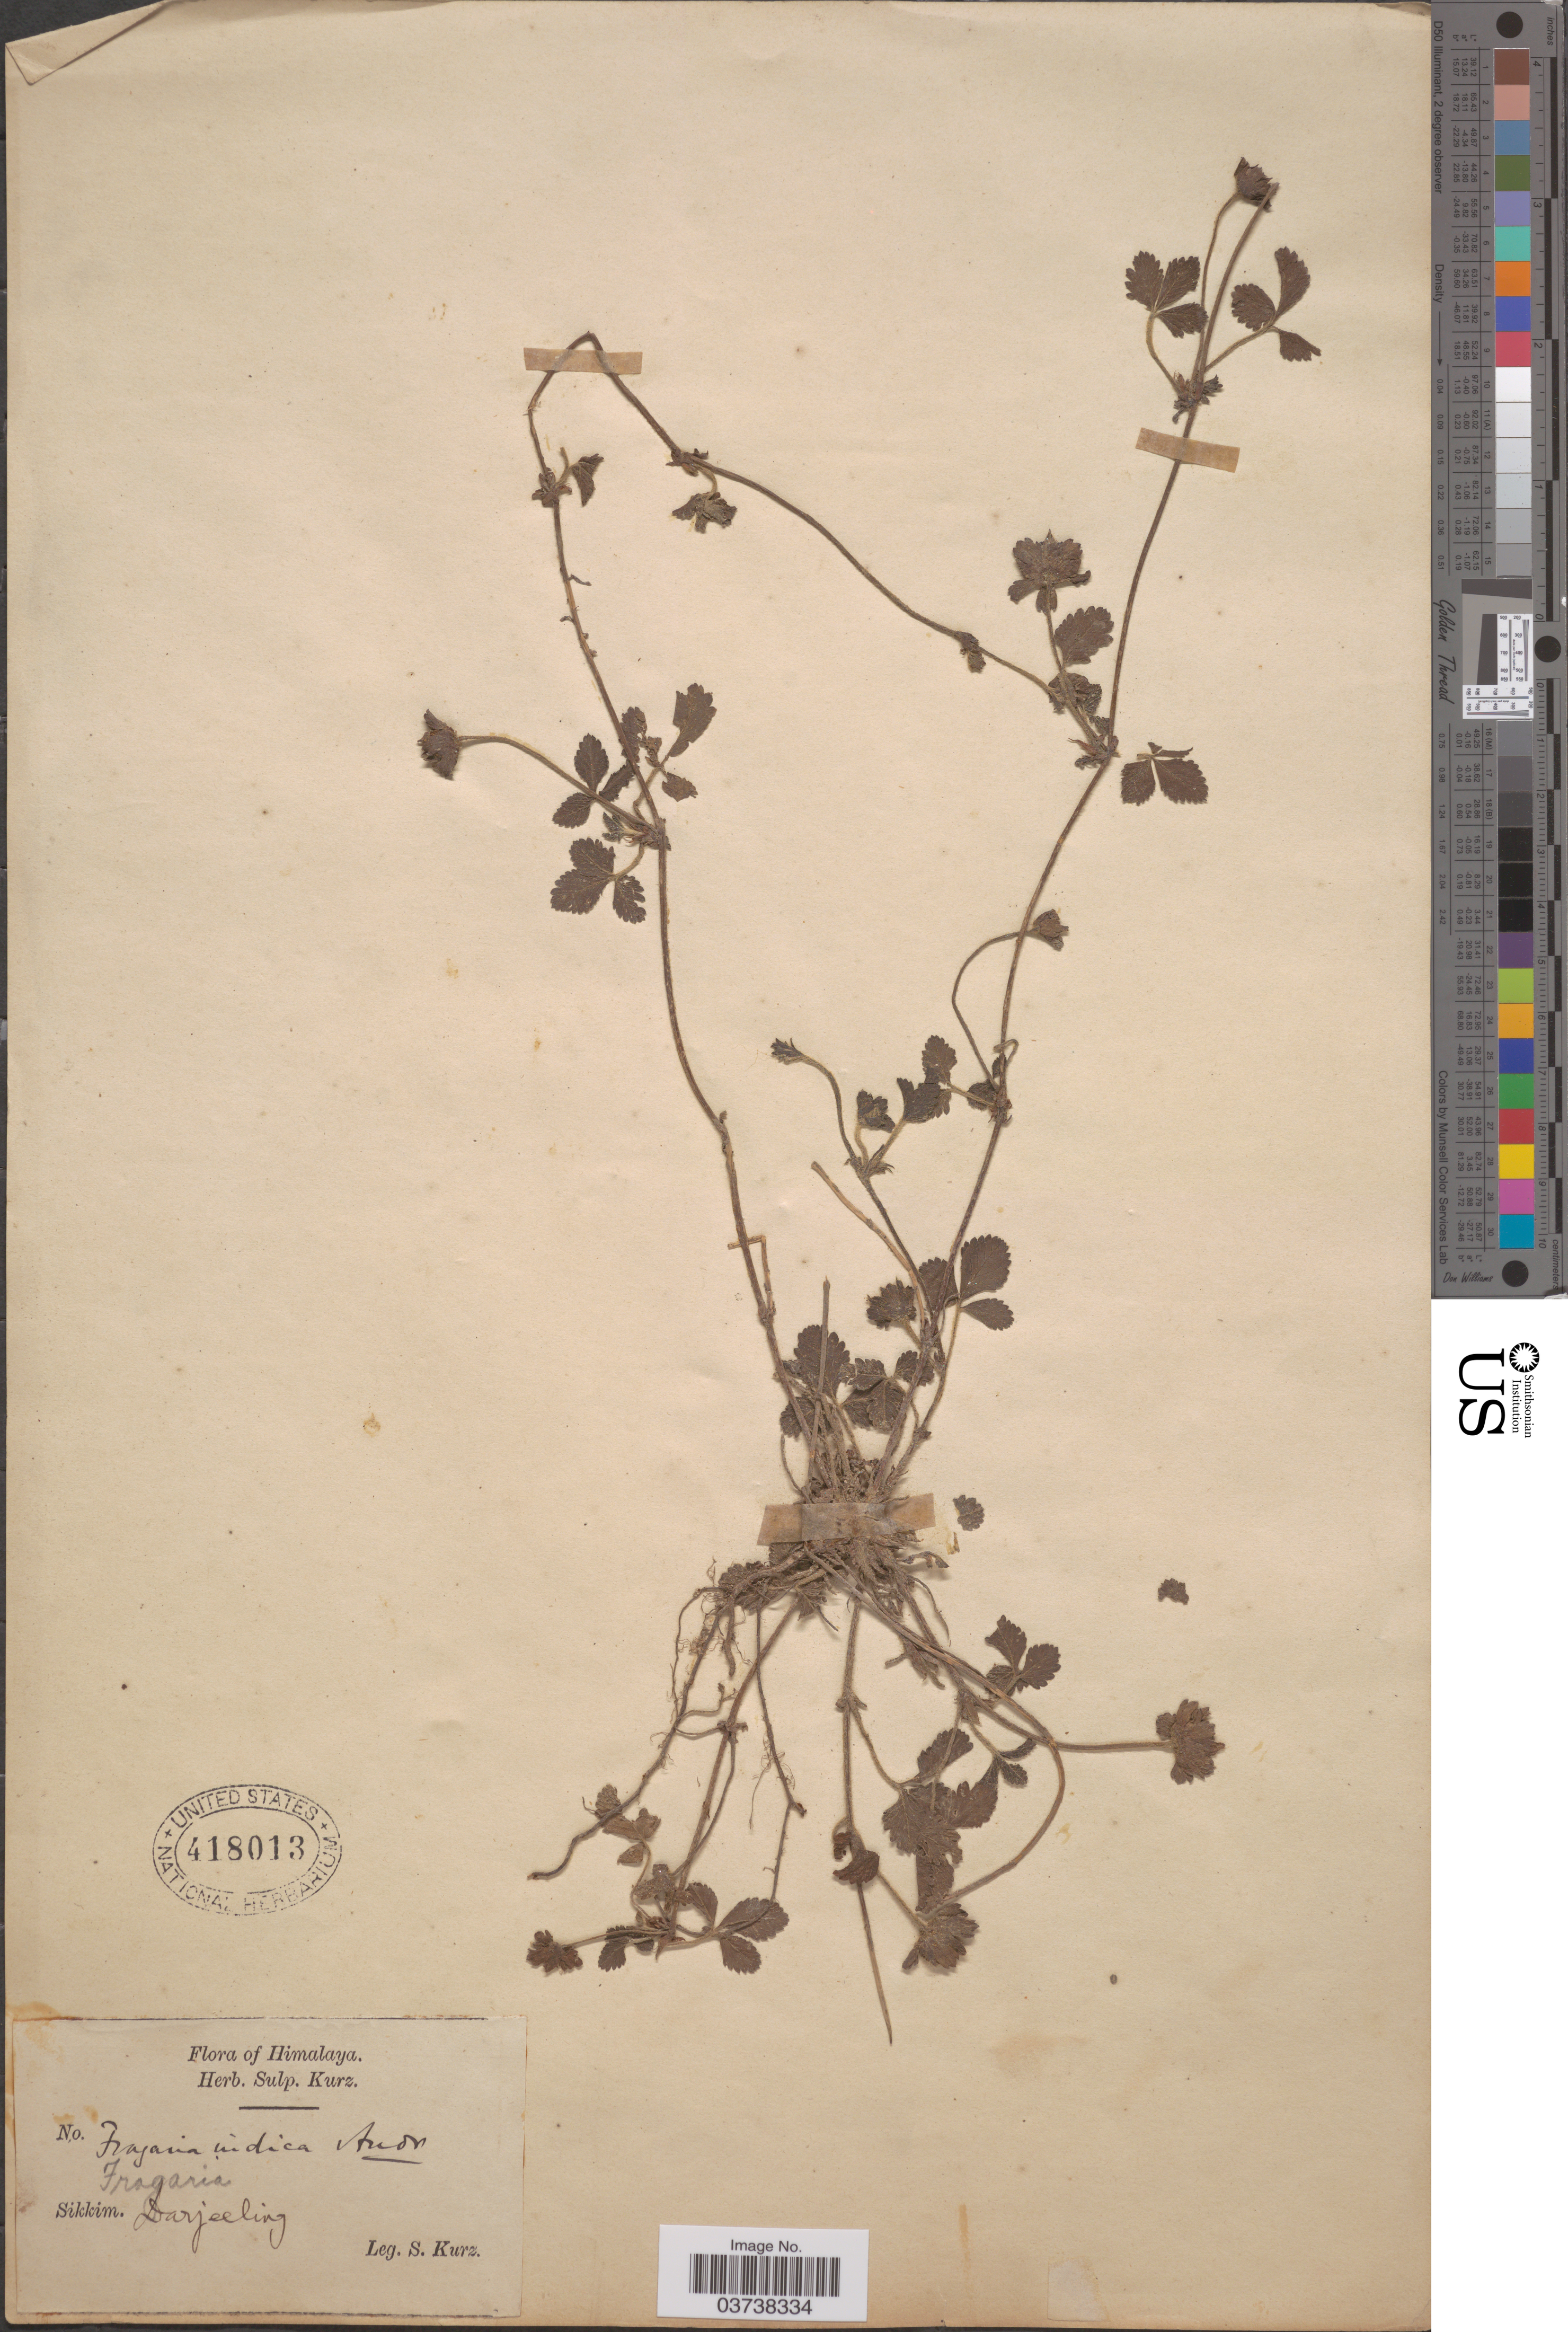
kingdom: Plantae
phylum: Tracheophyta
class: Magnoliopsida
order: Rosales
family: Rosaceae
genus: Potentilla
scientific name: Potentilla indica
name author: (Andrews) Th. Wolf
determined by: Strong, Mark T., (BOT), Smithsonian Institution - National Museum of Natural History (UNITED STATES)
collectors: S. Kurz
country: India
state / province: Sikkim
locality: Himalaya. Darjeeling.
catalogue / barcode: US 418013